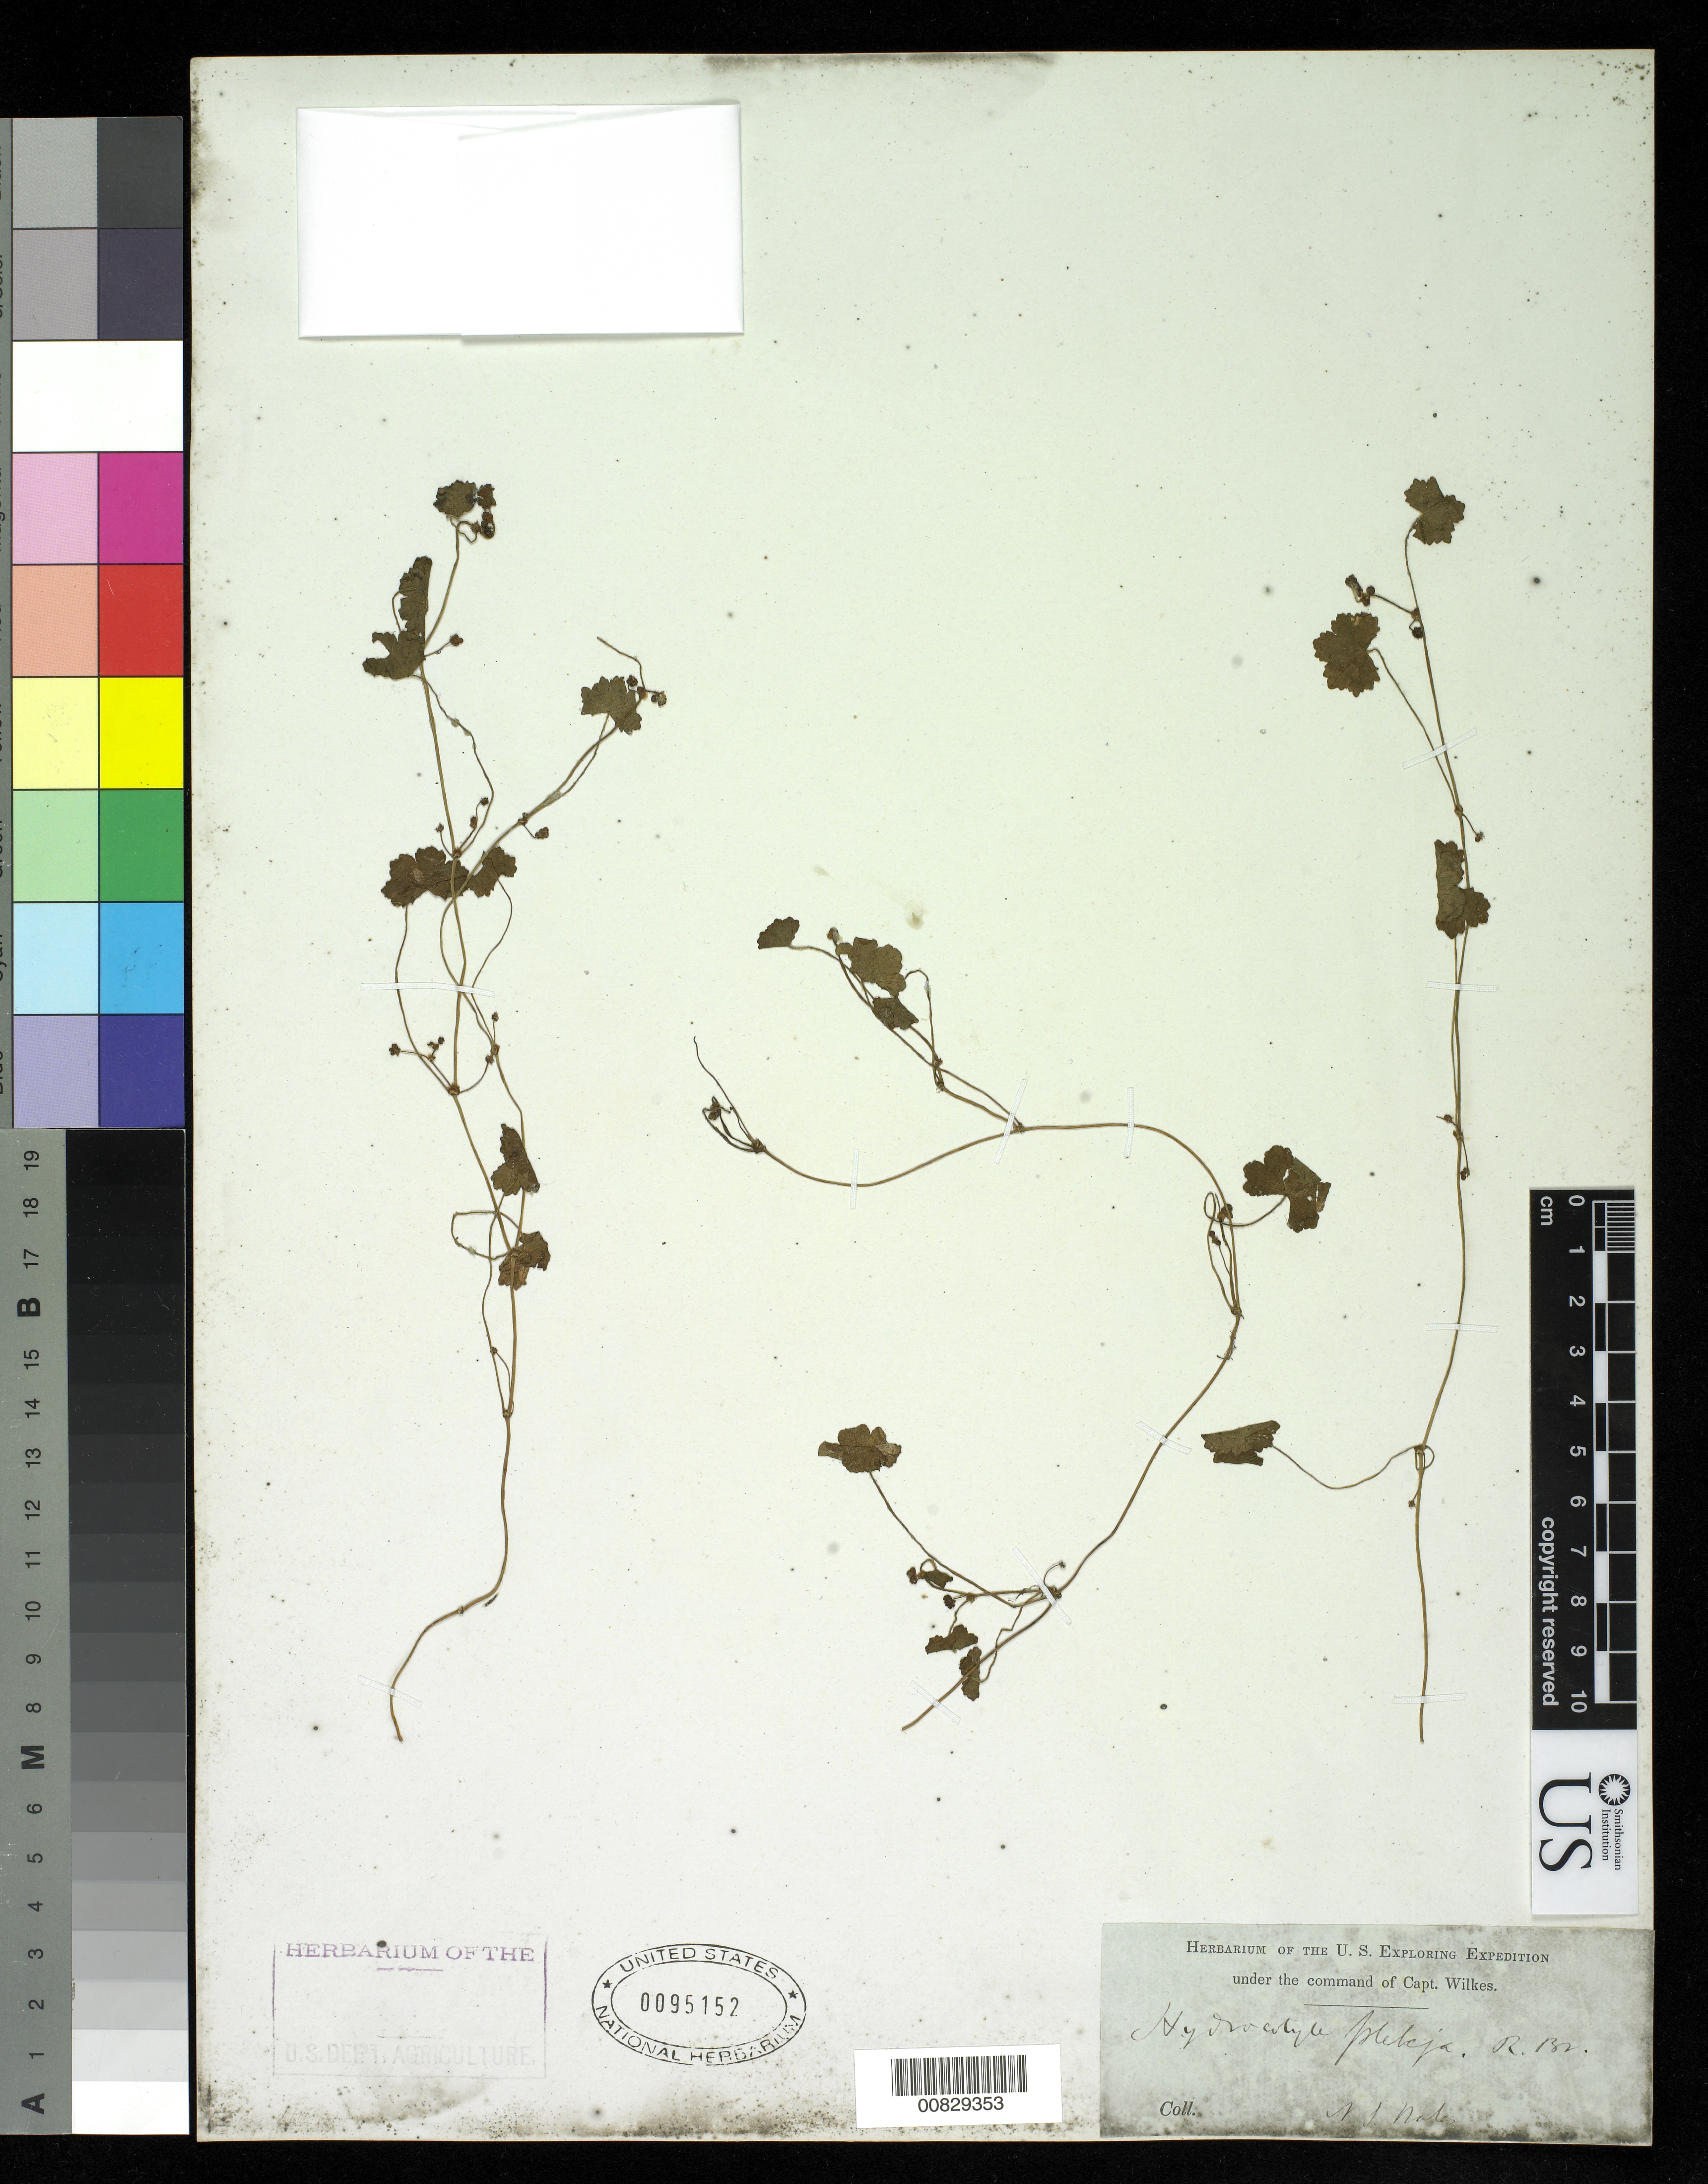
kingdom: Plantae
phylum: Tracheophyta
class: Magnoliopsida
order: Apiales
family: Araliaceae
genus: Hydrocotyle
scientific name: Hydrocotyle plebeia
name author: R. Br. ex A. Rich.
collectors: Wilkes Explor. Exped.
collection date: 1838/1842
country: Australia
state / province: New South Wales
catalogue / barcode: US 95152